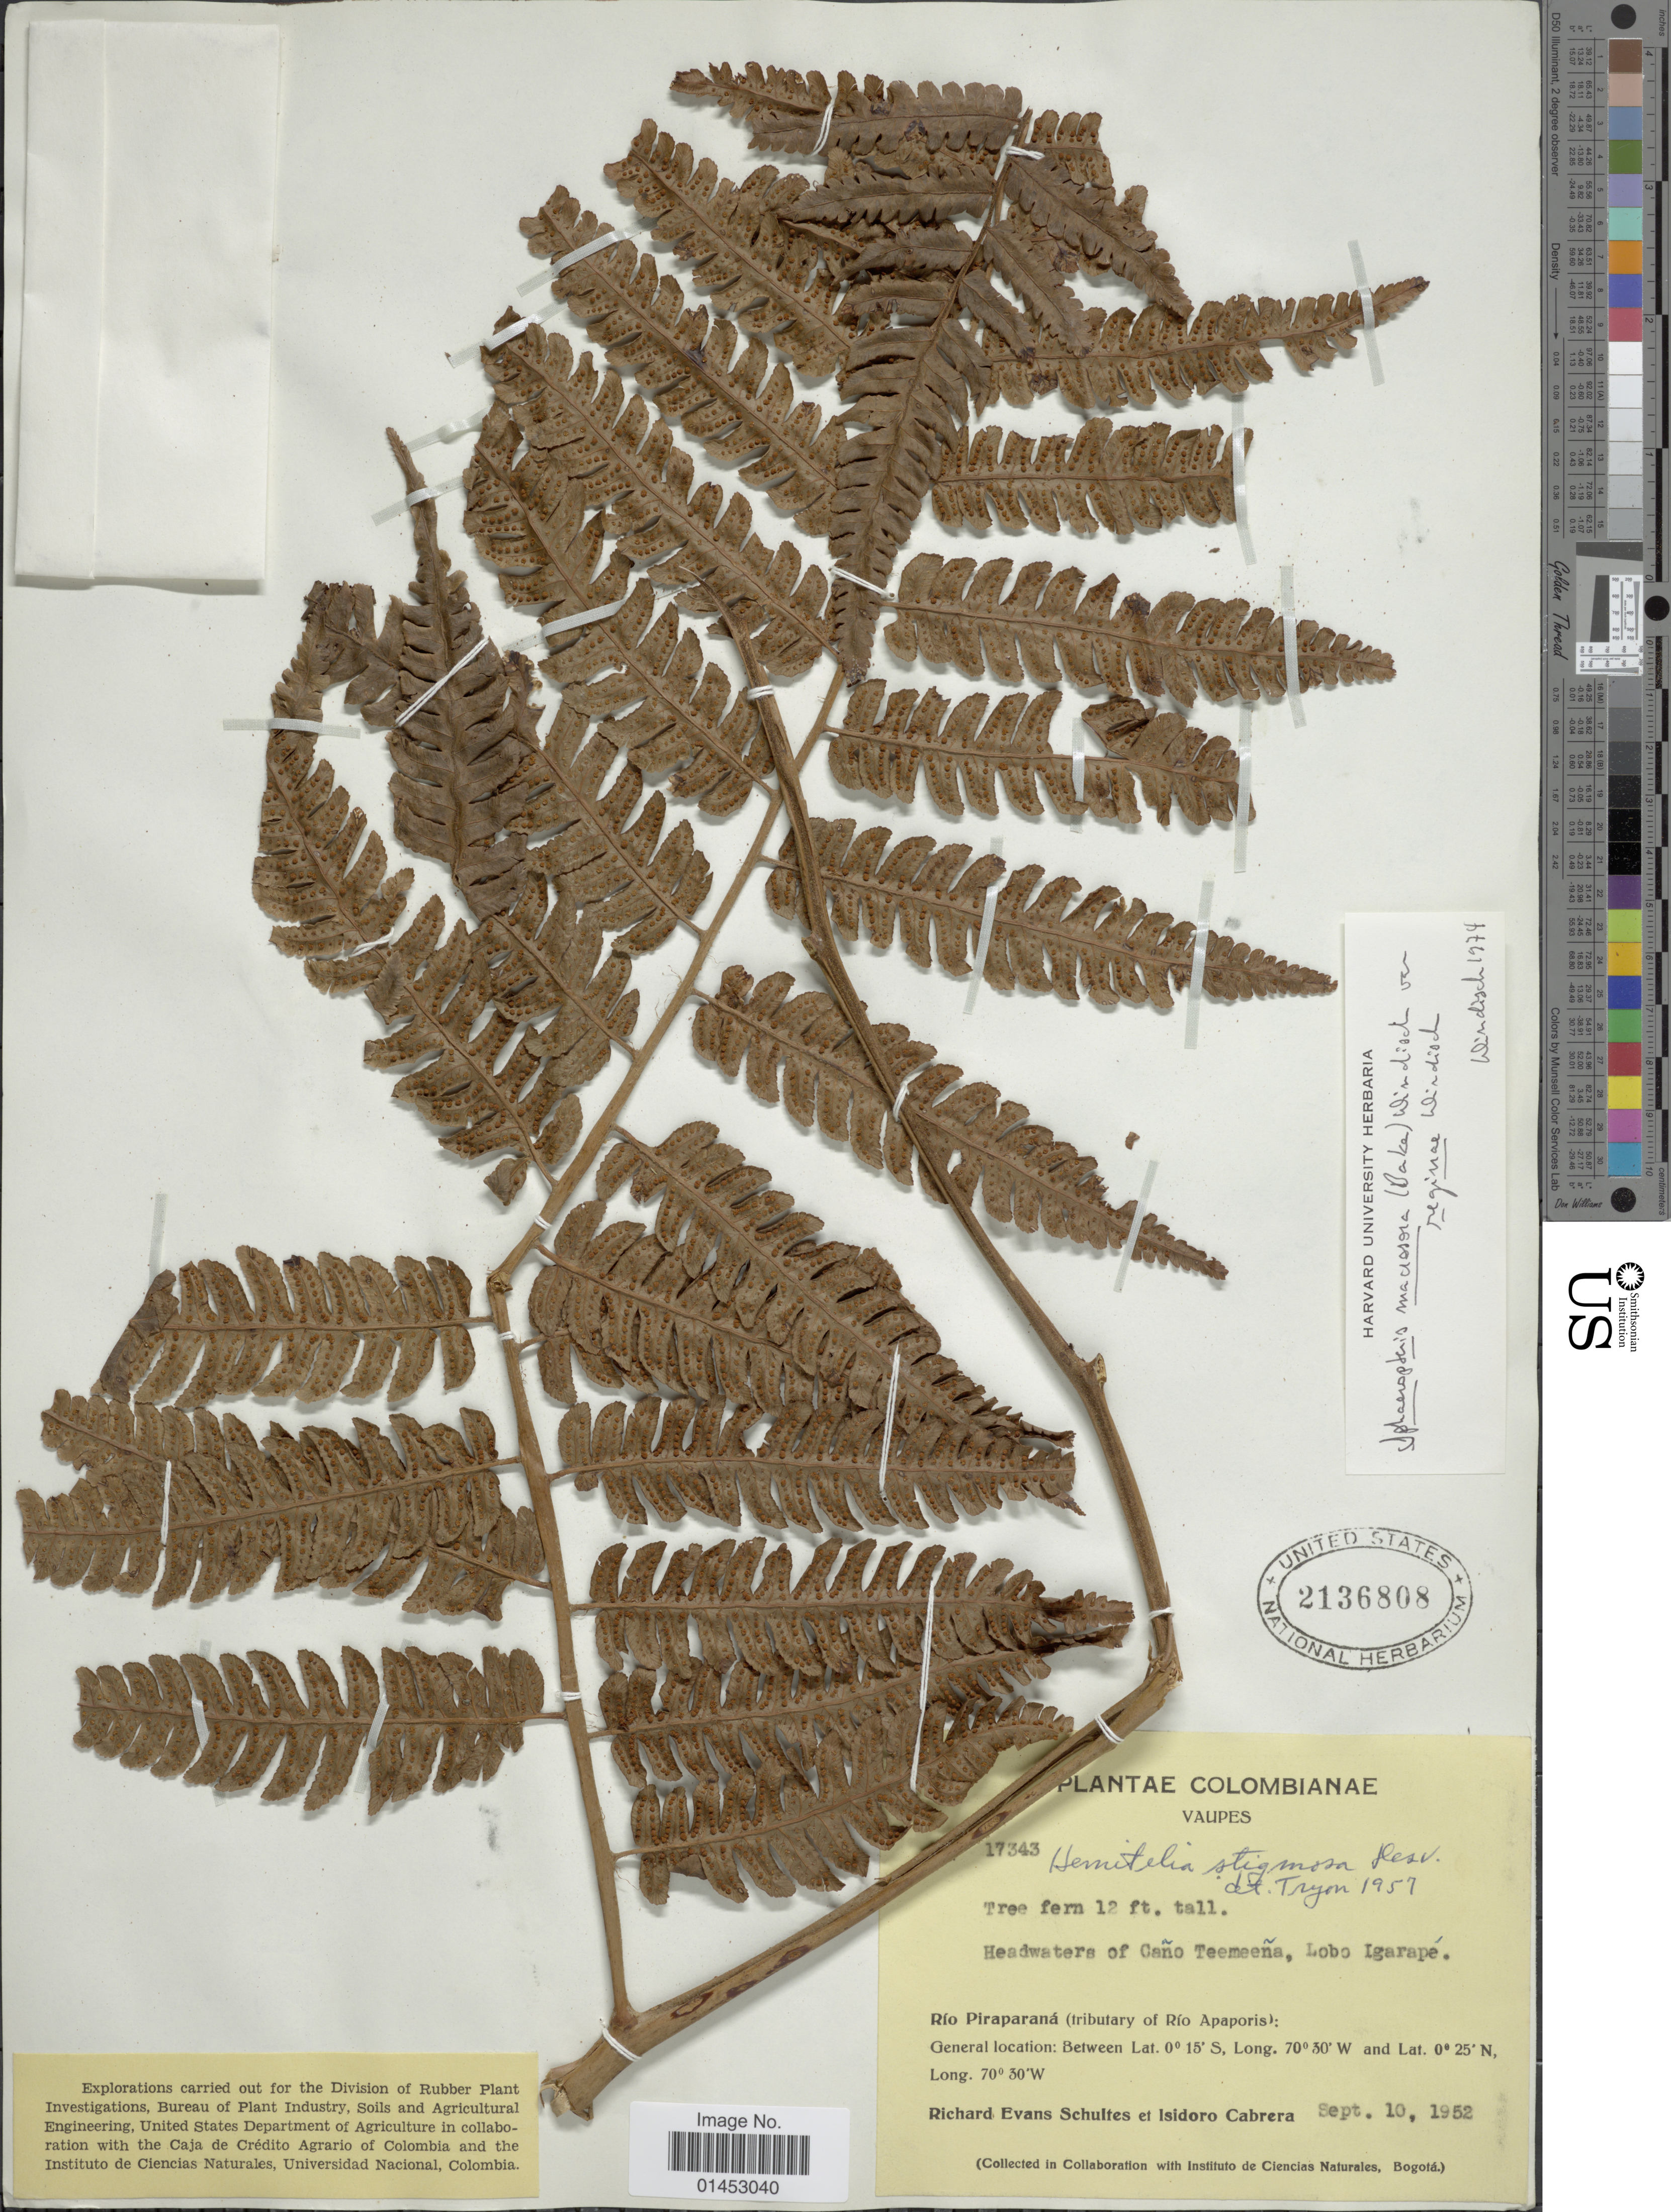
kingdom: Plantae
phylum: Tracheophyta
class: Polypodiopsida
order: Cyatheales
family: Cyatheaceae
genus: Cyathea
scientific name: Cyathea traillii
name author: (Baker) Domin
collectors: R. E. Schultes & I. Cabrera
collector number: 17343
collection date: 1952-09-10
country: Colombia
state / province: Vaupés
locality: Headwaters of Gaño Teemeeña, Lobo Igarapé, Río Piraparaná (tributary of Río Apaporis)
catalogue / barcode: US 2136808